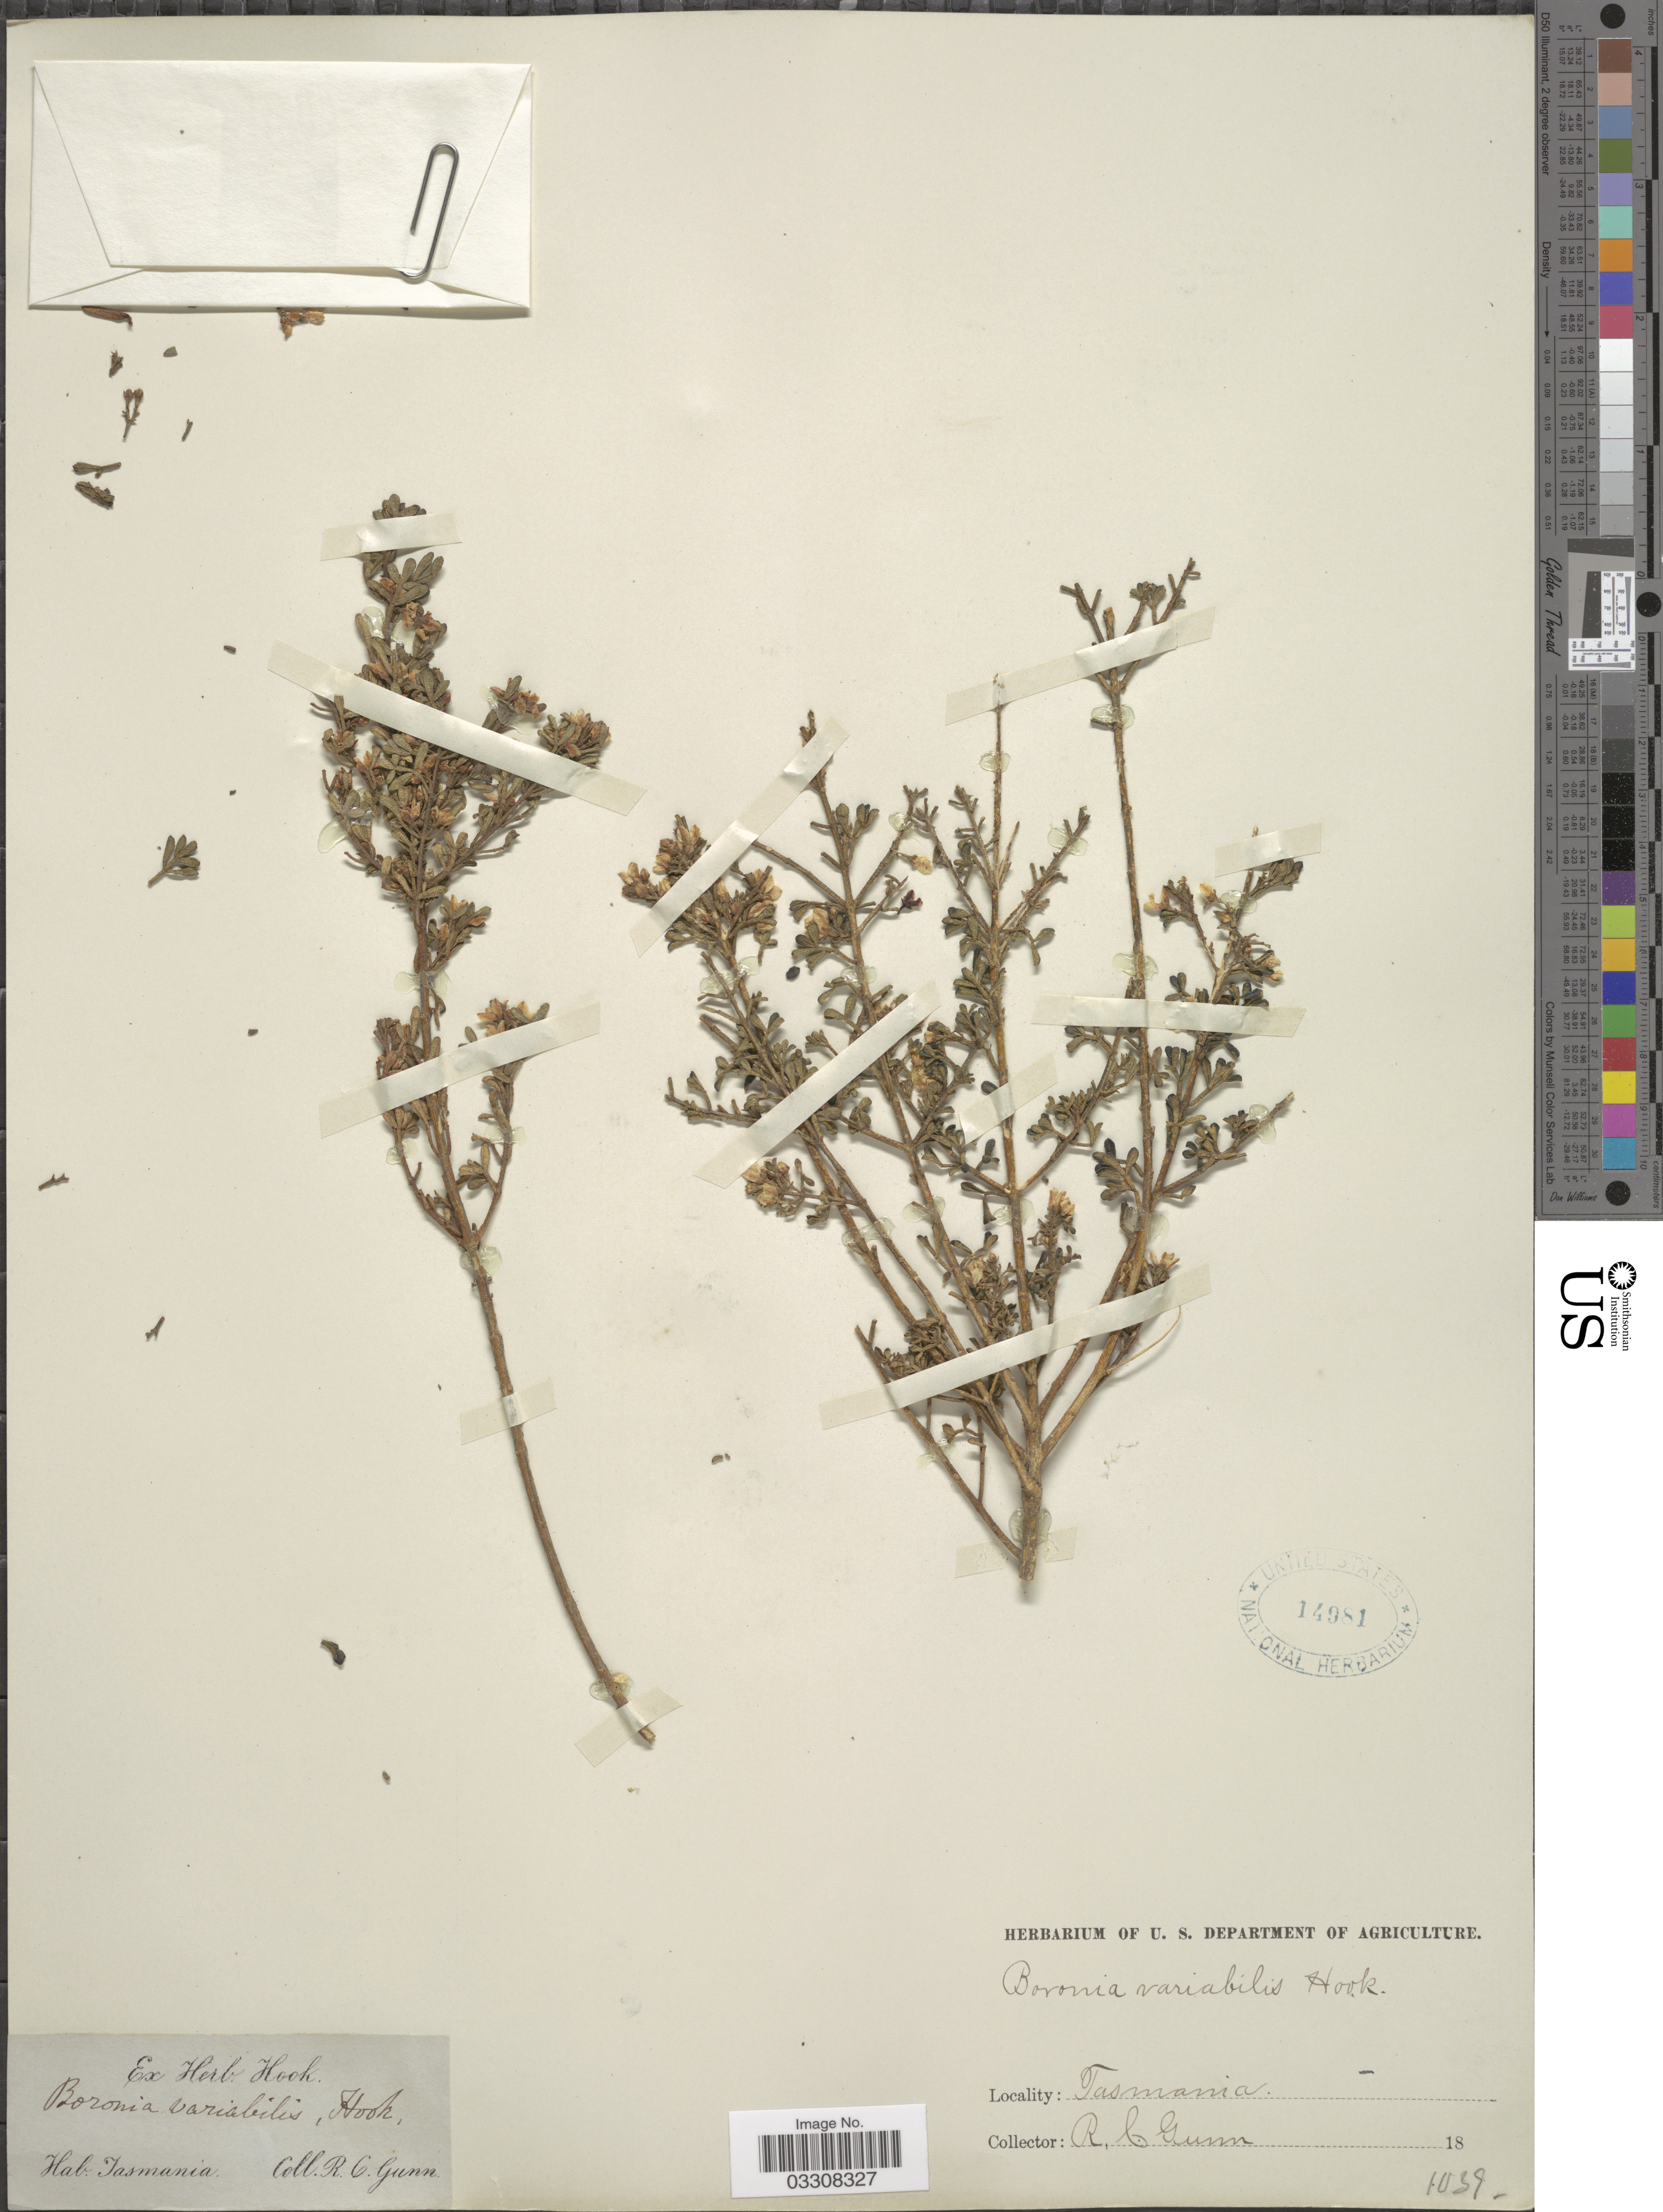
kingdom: Plantae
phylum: Tracheophyta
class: Magnoliopsida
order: Sapindales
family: Rutaceae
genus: Cyanothamnus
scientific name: Cyanothamnus anemonifolius subsp. variabilis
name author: (Hook.) Duretto & Heslewood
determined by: Strong, Mark T., (BOT), Smithsonian Institution - National Museum of Natural History (UNITED STATES)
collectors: R. Gunn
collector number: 1039?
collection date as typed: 18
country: Australia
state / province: Tasmania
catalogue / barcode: US 14981